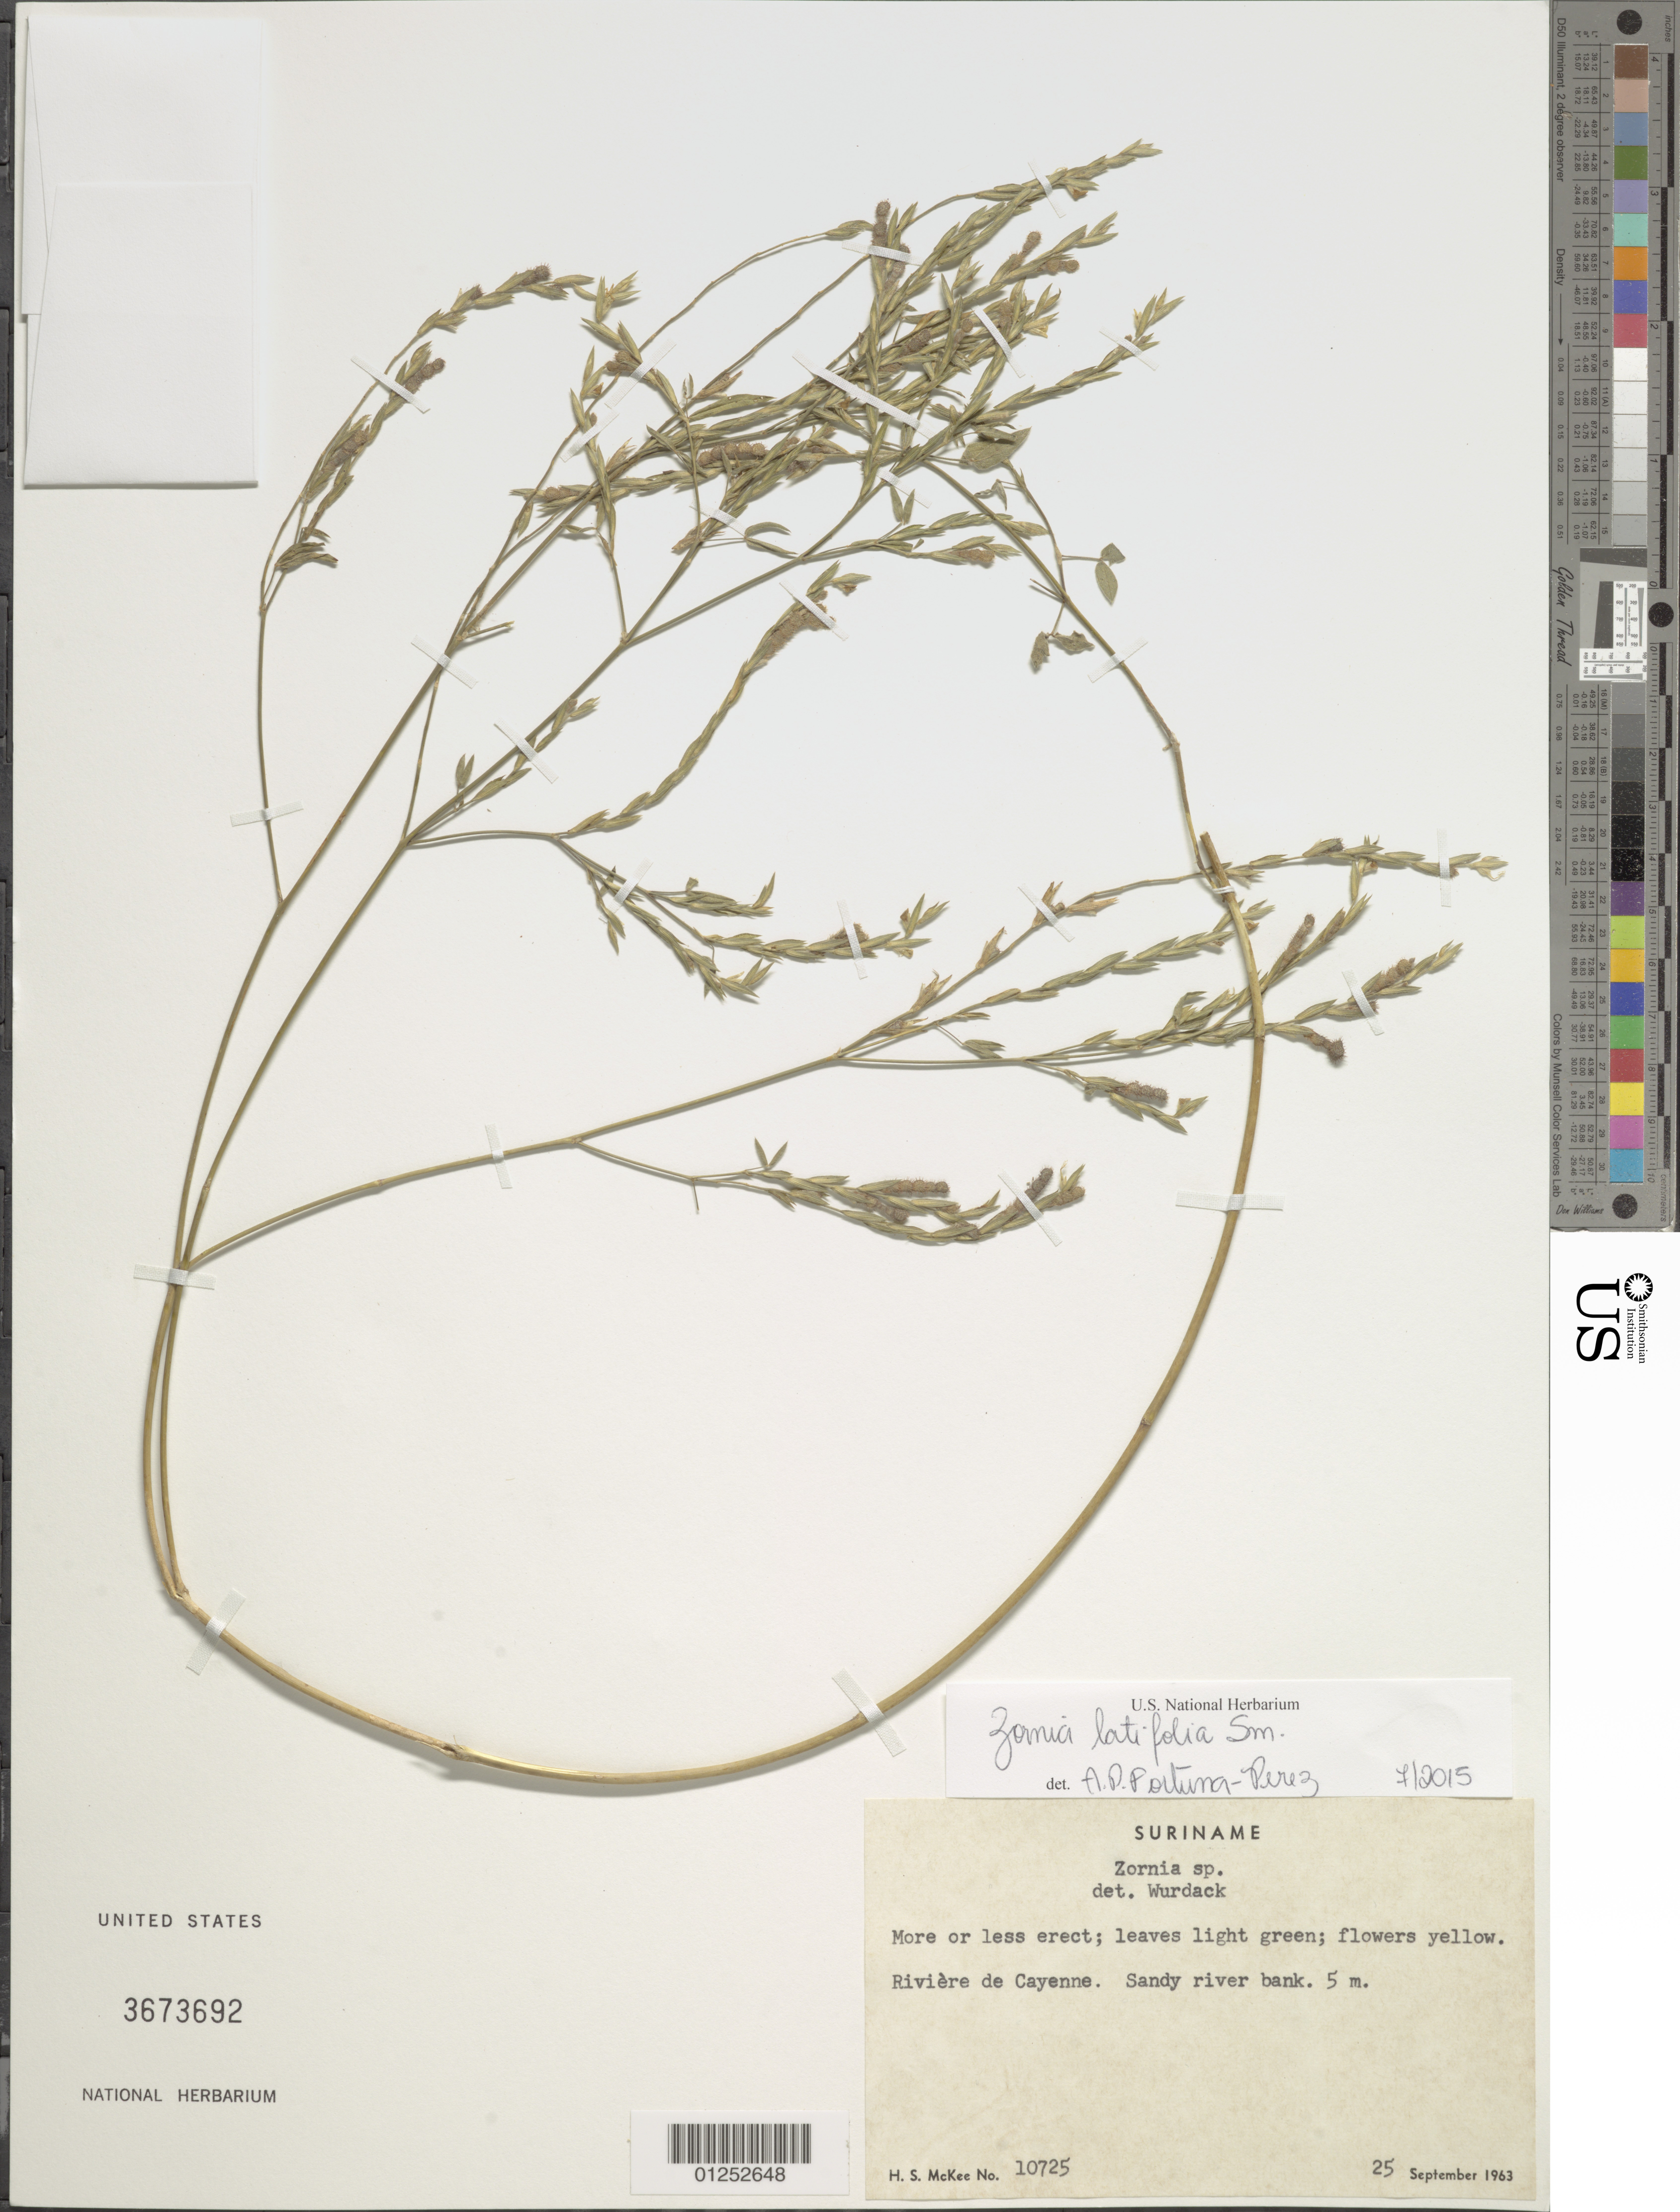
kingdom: Plantae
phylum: Tracheophyta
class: Magnoliopsida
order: Fabales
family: Fabaceae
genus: Zornia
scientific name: Zornia latifolia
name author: Sm.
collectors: H. S. McKee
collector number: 10725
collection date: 1963-09-25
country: Suriname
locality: Riviere de Cayenne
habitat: Sandy river bank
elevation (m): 5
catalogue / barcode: US 3673692